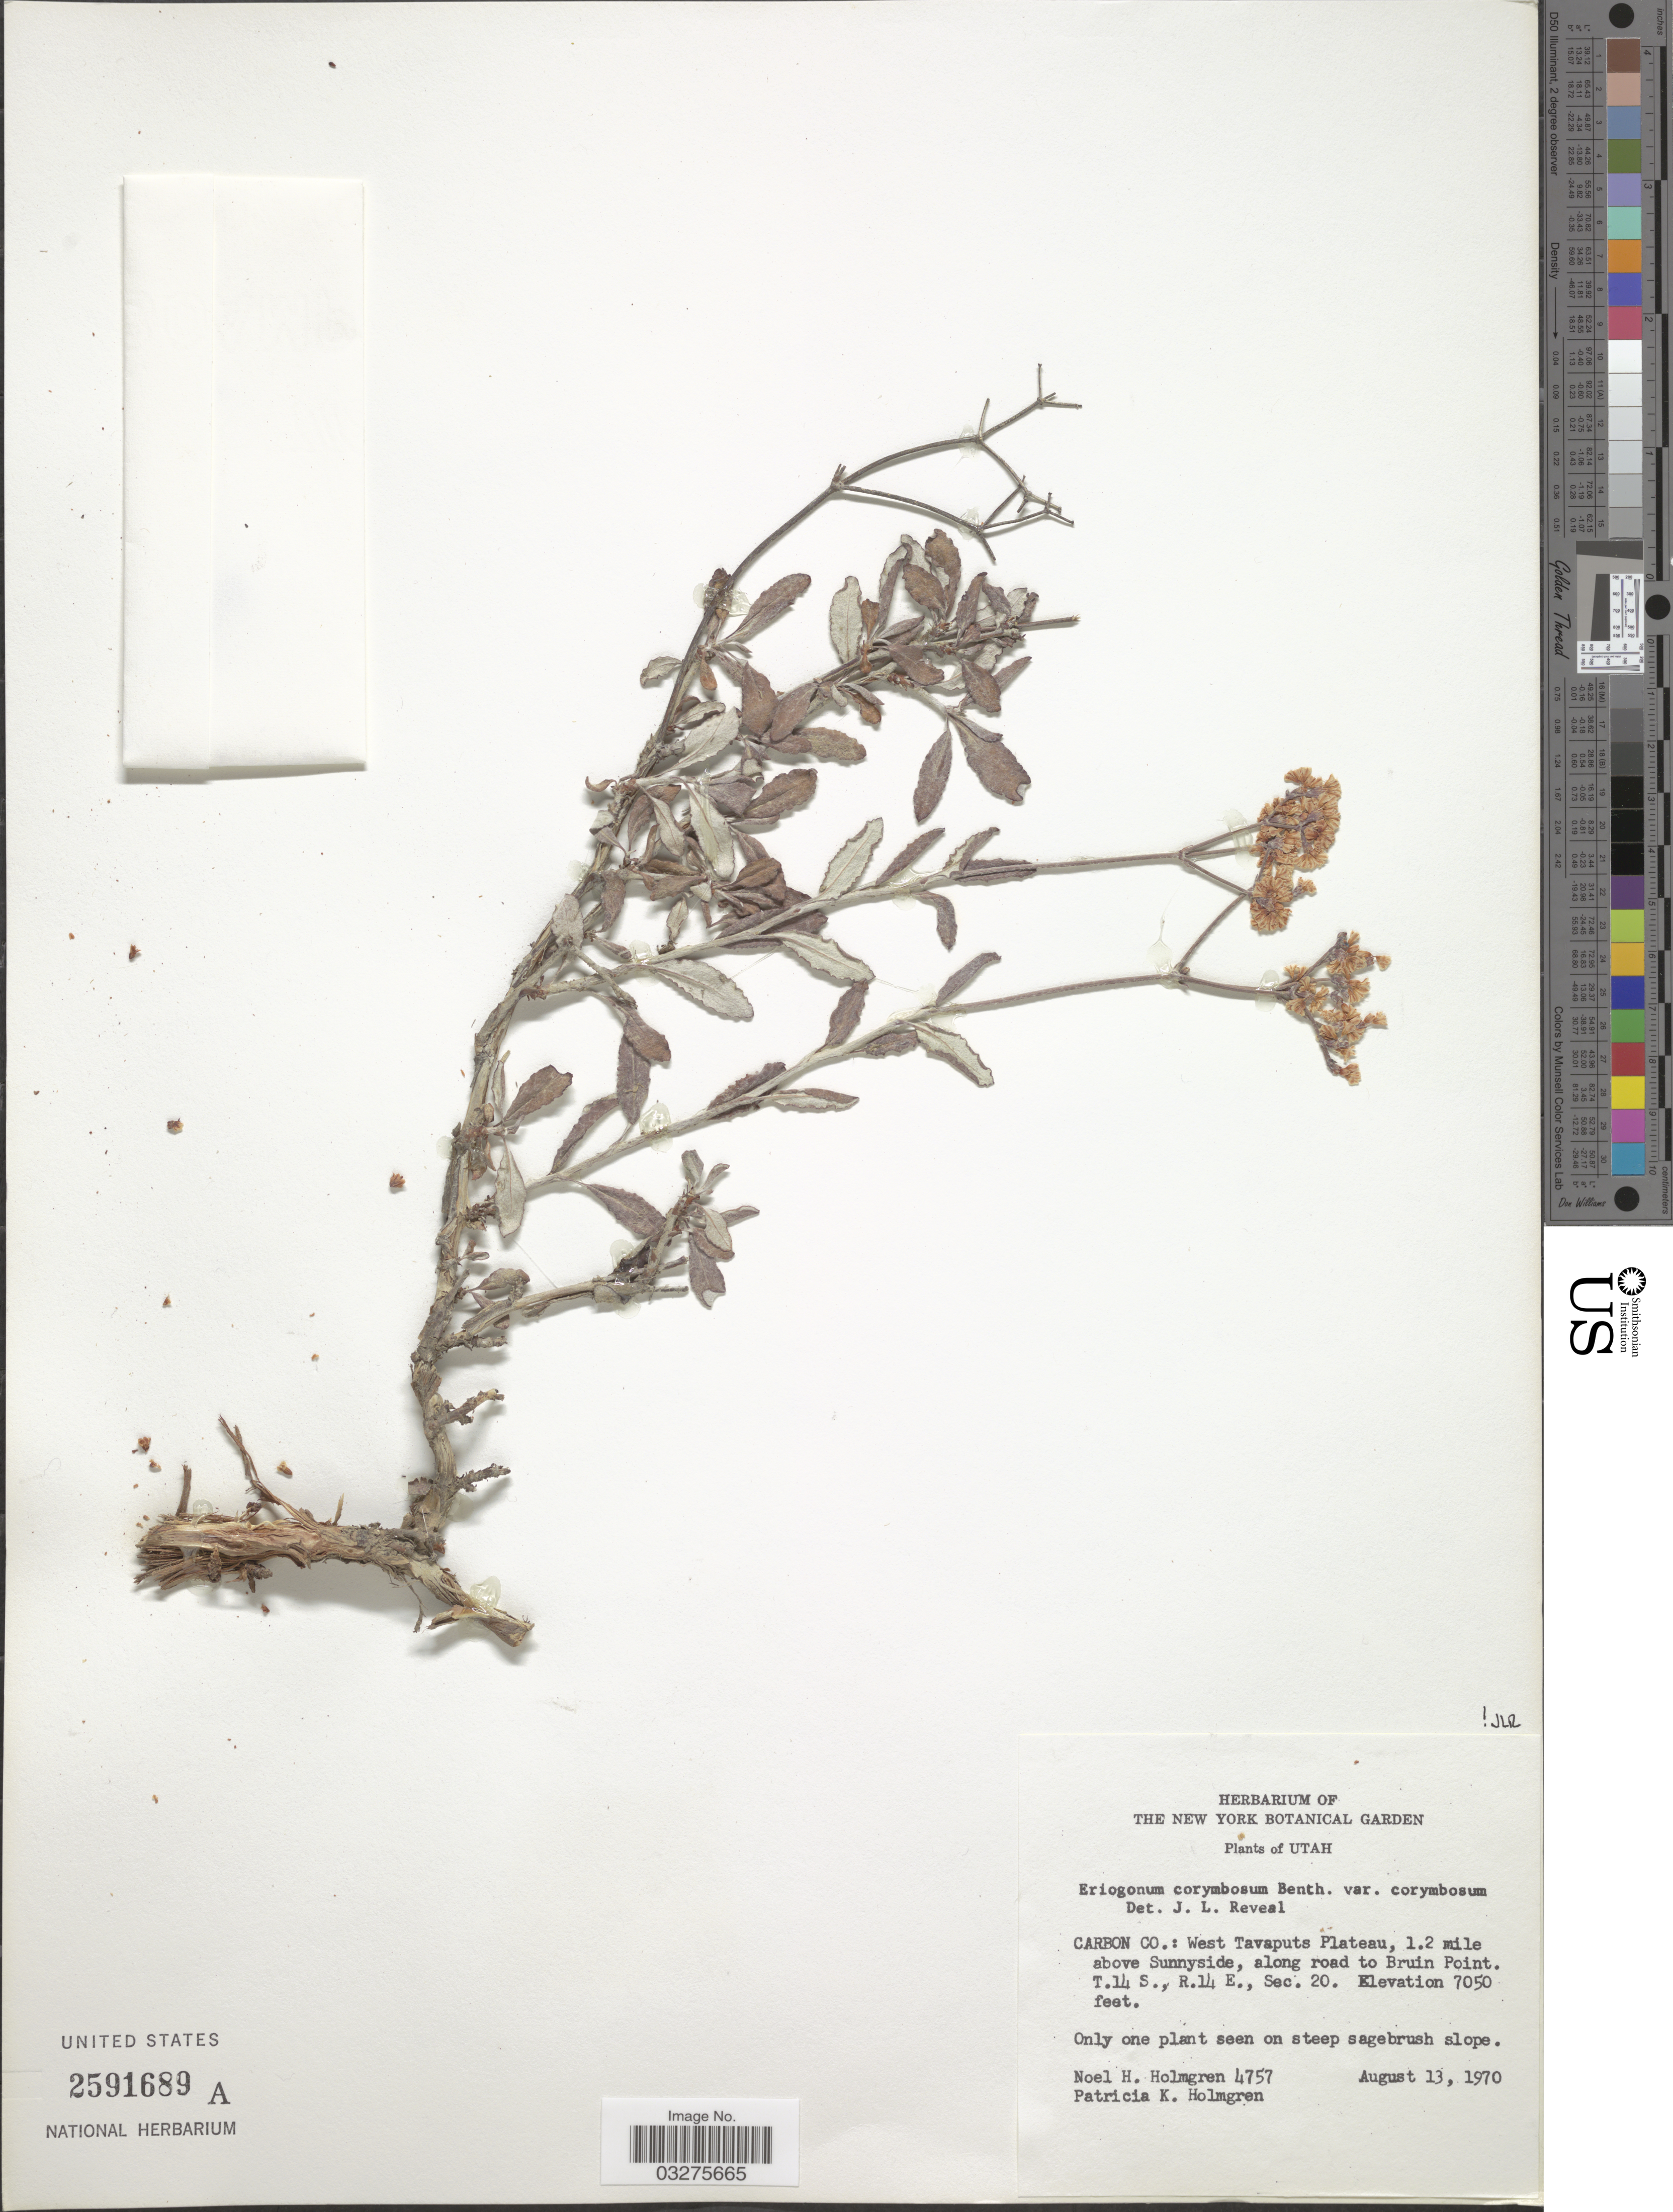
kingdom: Plantae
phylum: Tracheophyta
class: Magnoliopsida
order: Caryophyllales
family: Polygonaceae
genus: Eriogonum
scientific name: Eriogonum corymbosum var. corymbosum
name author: Benth.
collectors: N. H. Holmgren & P. K. Holmgren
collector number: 4757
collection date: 1970-08-13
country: United States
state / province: Utah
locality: Carbon Co.: West Tavaputs Plateau, 1.2 mile above Sunnyside, along road to Bruin Point. T.14 S., R.14 E., Sec. 20.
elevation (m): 2149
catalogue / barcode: US 2591689A